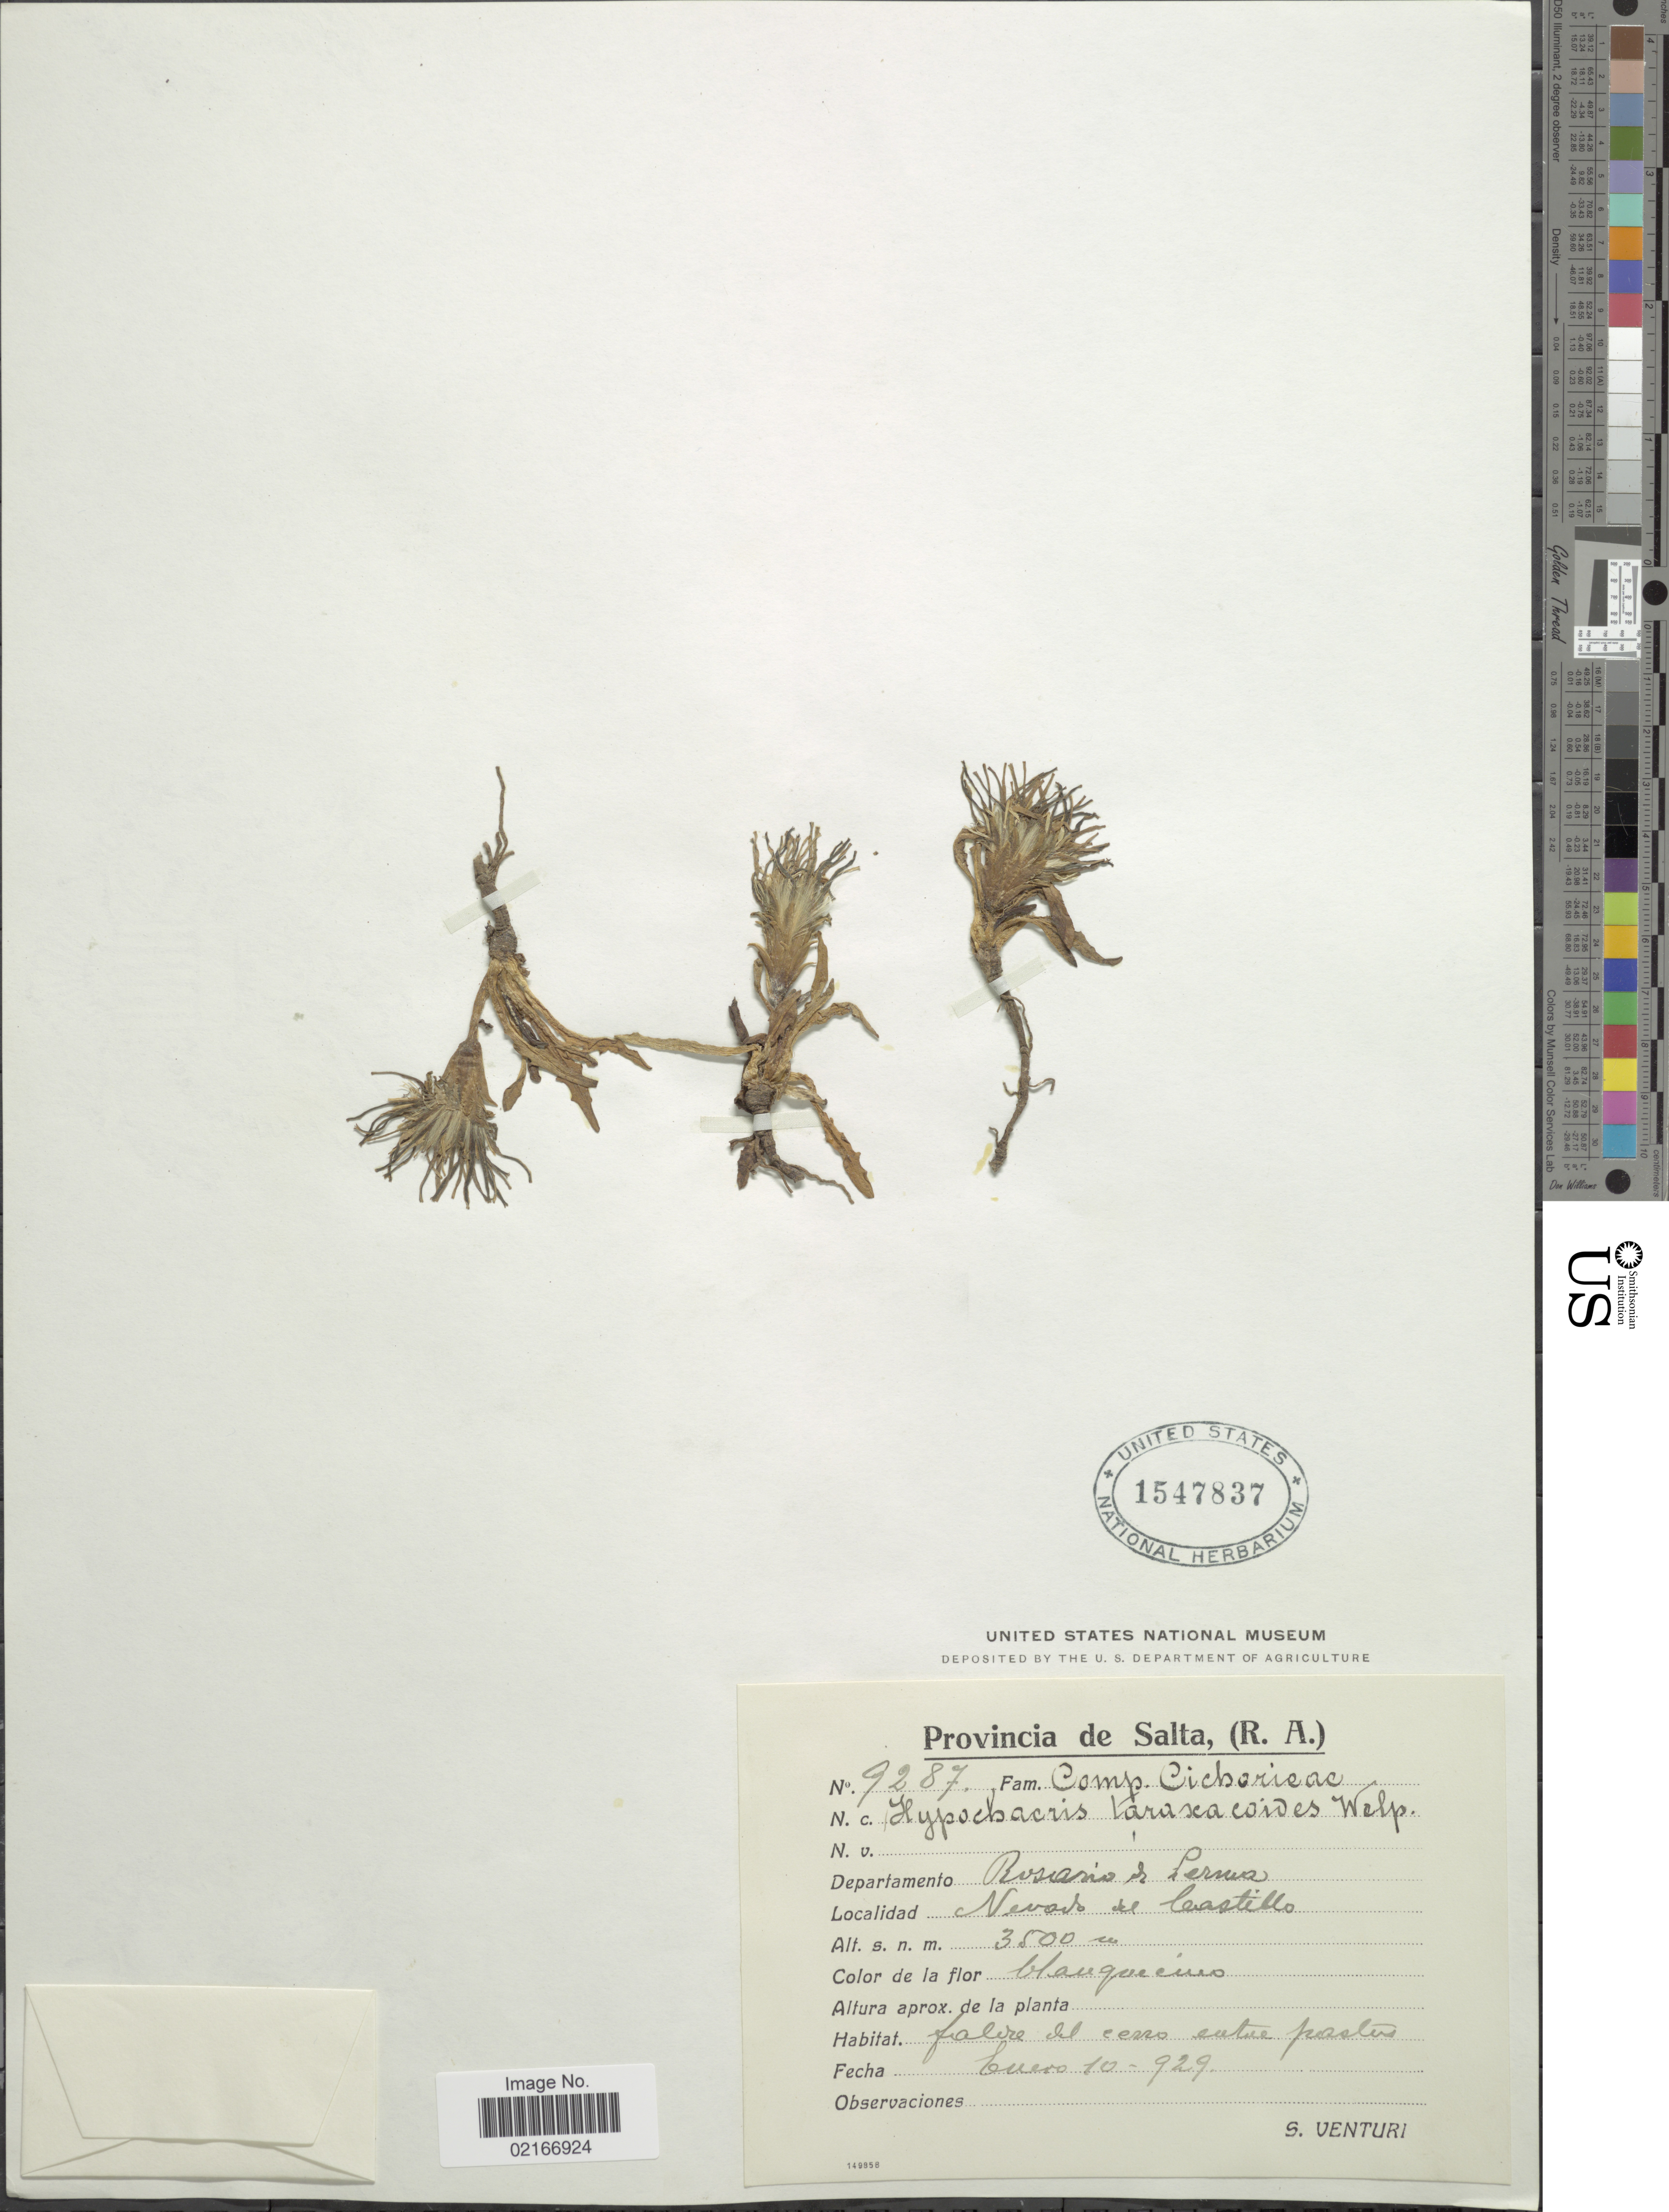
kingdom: Plantae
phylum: Tracheophyta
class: Magnoliopsida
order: Asterales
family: Asteraceae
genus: Hypochaeris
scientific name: Hypochaeris taraxacoides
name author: Ball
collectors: S. Venturi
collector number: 9287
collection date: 1929-01-10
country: Argentina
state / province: Salta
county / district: Rosario de Lerma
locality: Nevado del Castillo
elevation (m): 3500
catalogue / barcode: US 1547837